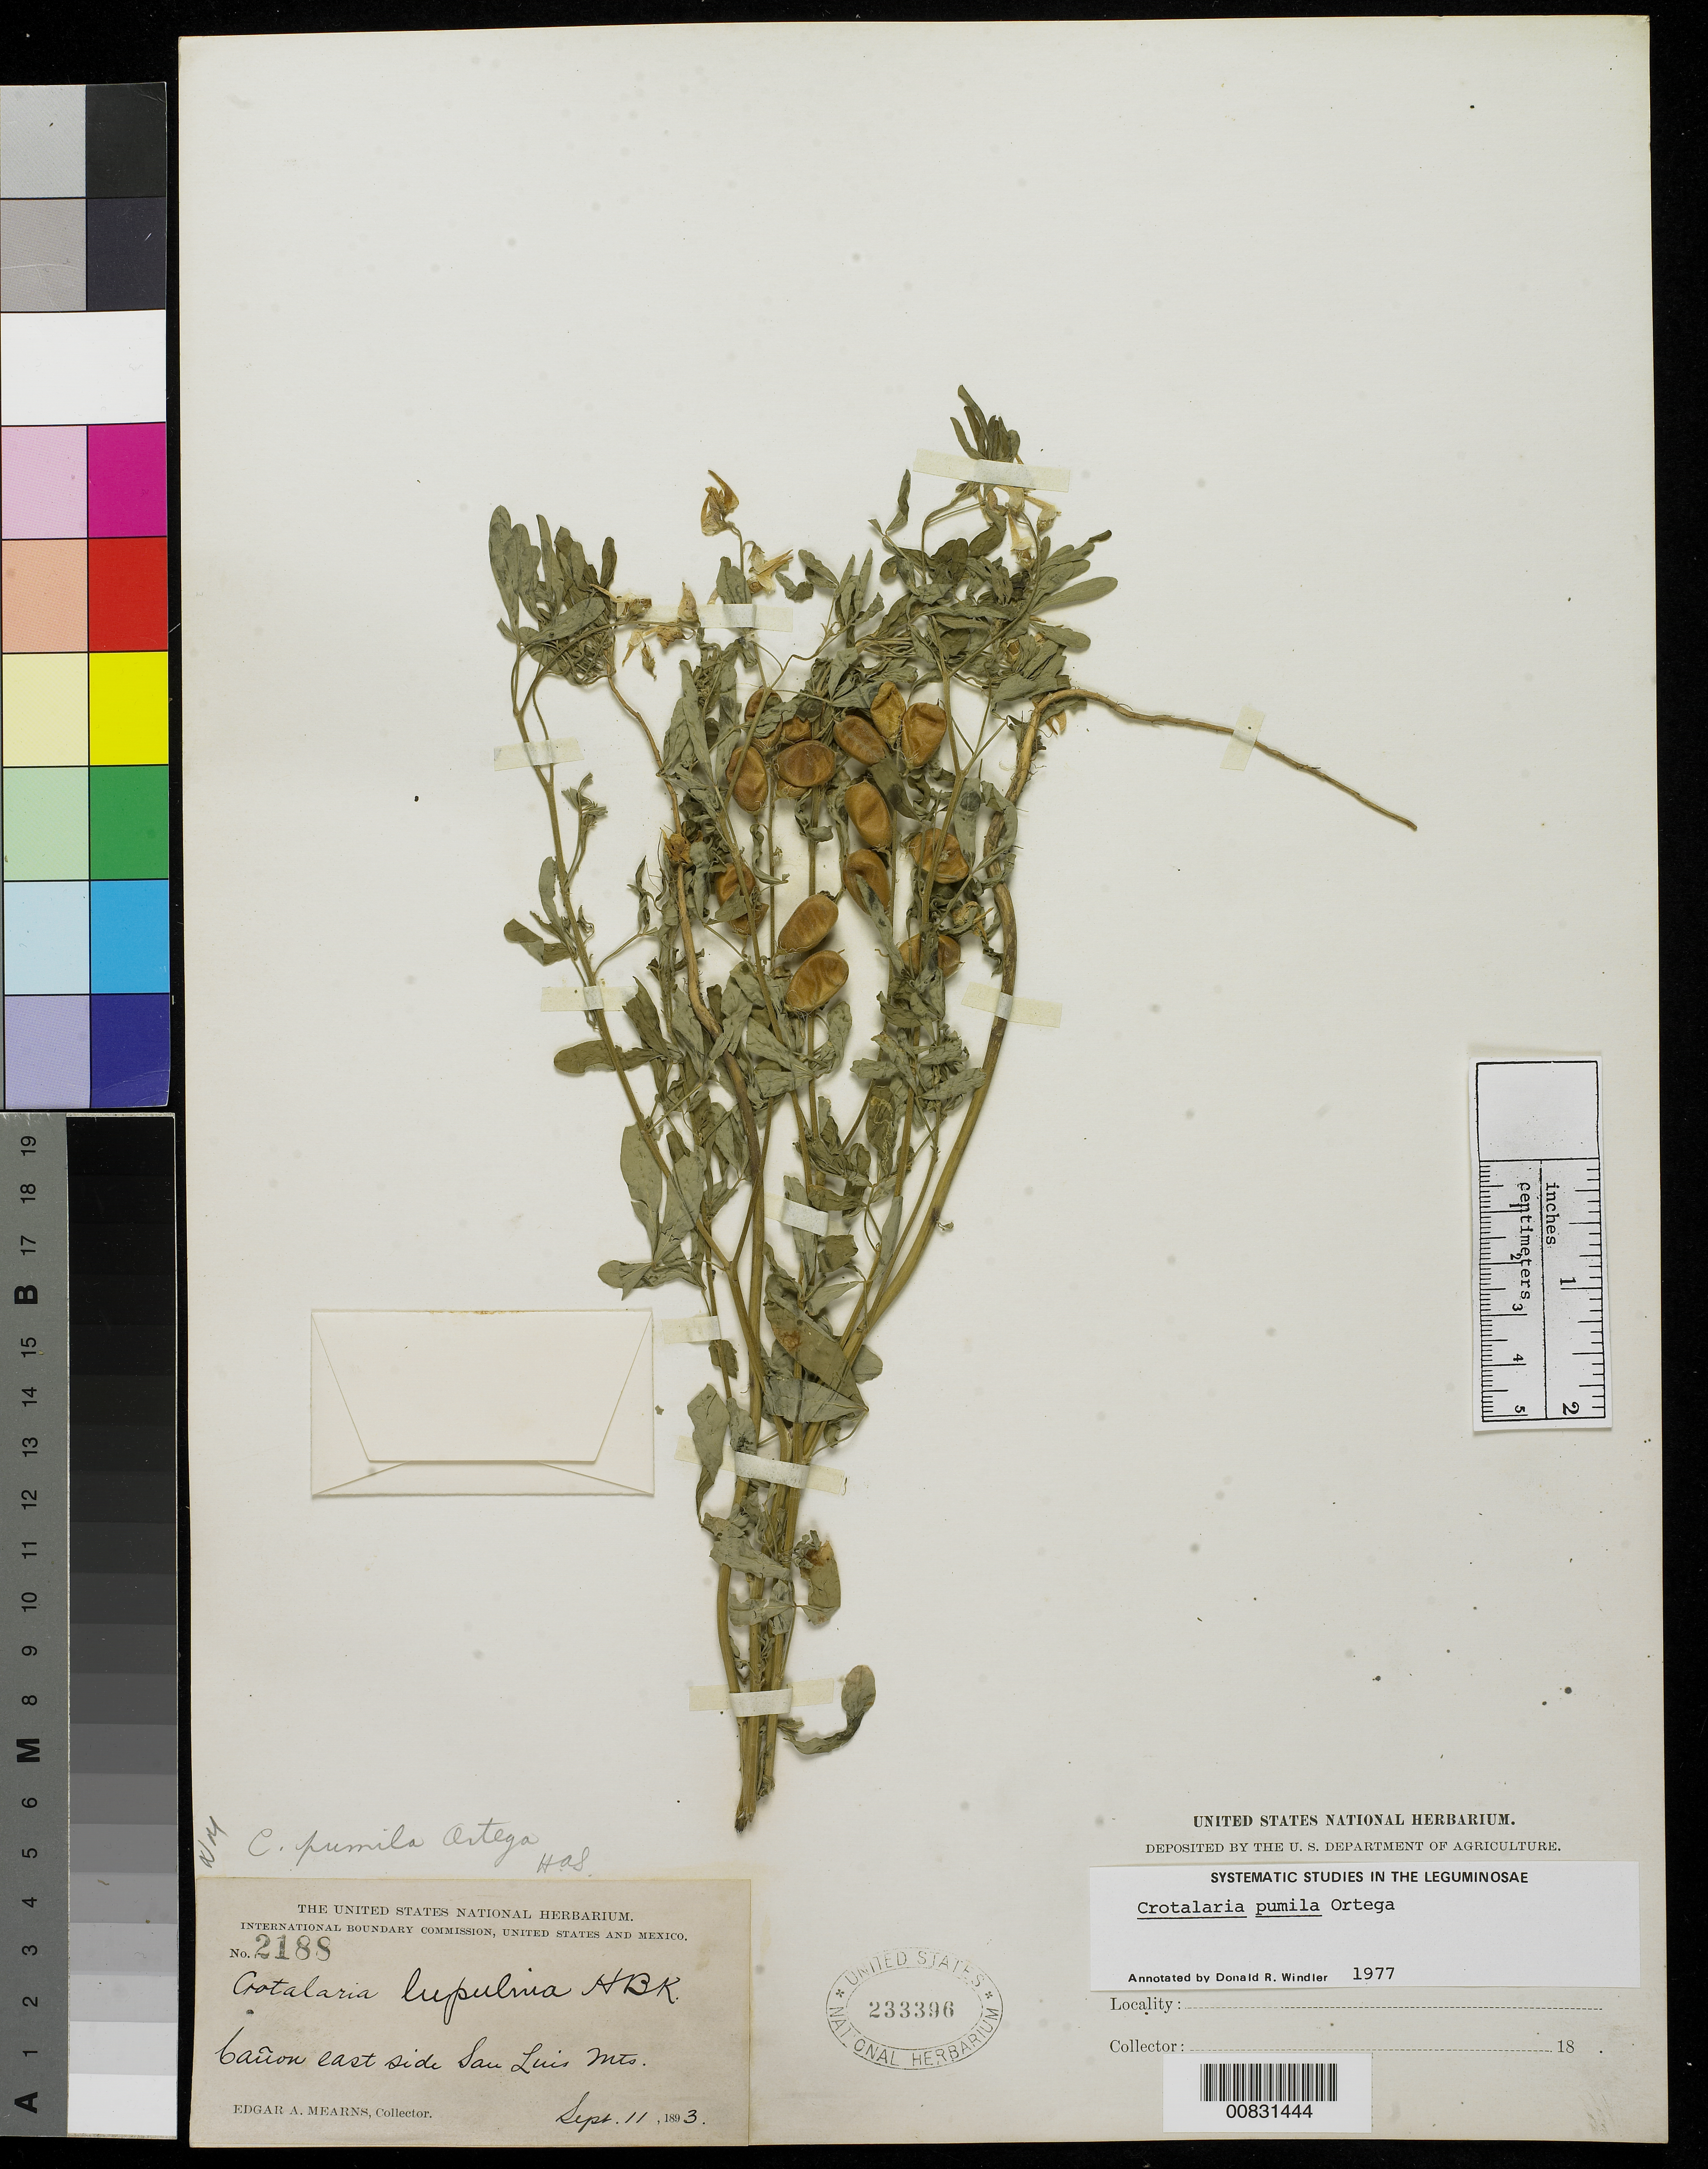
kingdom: Plantae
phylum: Tracheophyta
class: Magnoliopsida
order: Fabales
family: Fabaceae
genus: Crotalaria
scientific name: Crotalaria pumila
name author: Ortega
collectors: E. A. Mearns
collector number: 2188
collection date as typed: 11 Sep 1893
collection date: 1893-09-11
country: United States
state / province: New Mexico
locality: Cañon east side San Luis Mts.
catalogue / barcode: US 233396